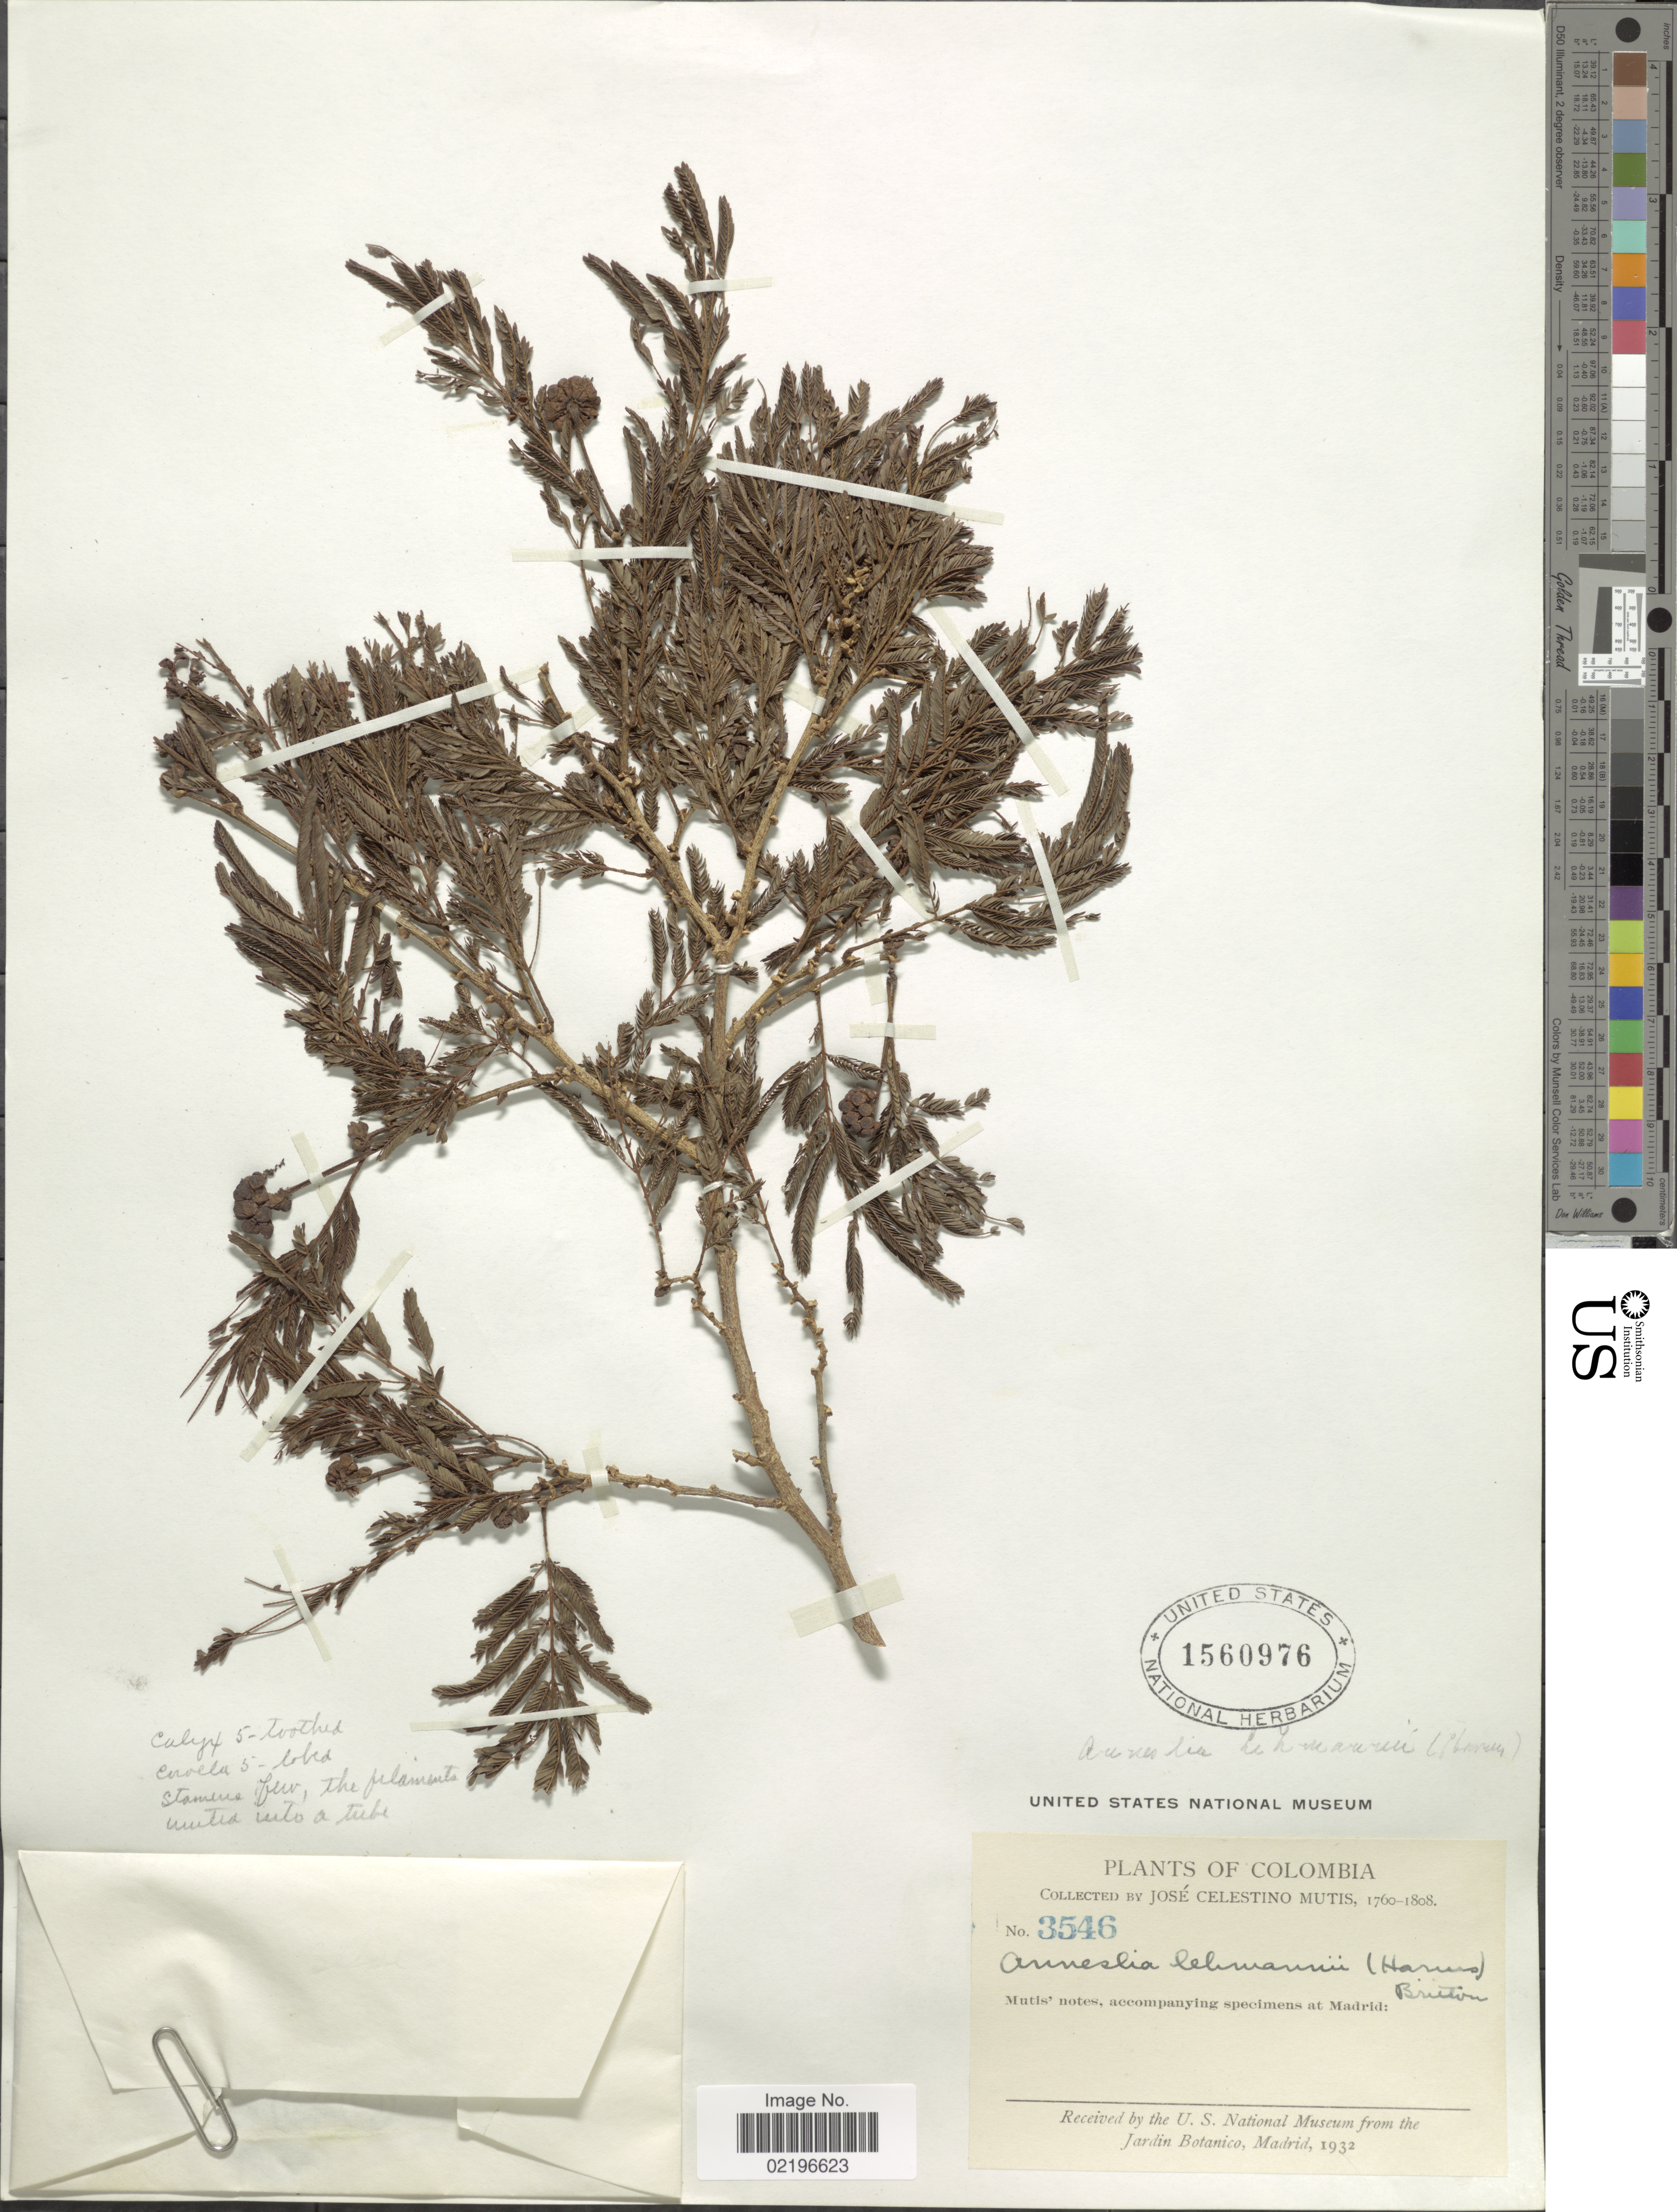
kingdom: Plantae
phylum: Tracheophyta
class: Magnoliopsida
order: Fabales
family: Fabaceae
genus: Calliandra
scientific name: Calliandra pittieri var. pittieri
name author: Standl.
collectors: J. C. B. Mutis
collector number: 3546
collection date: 1760/1808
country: Colombia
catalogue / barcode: US 1560976